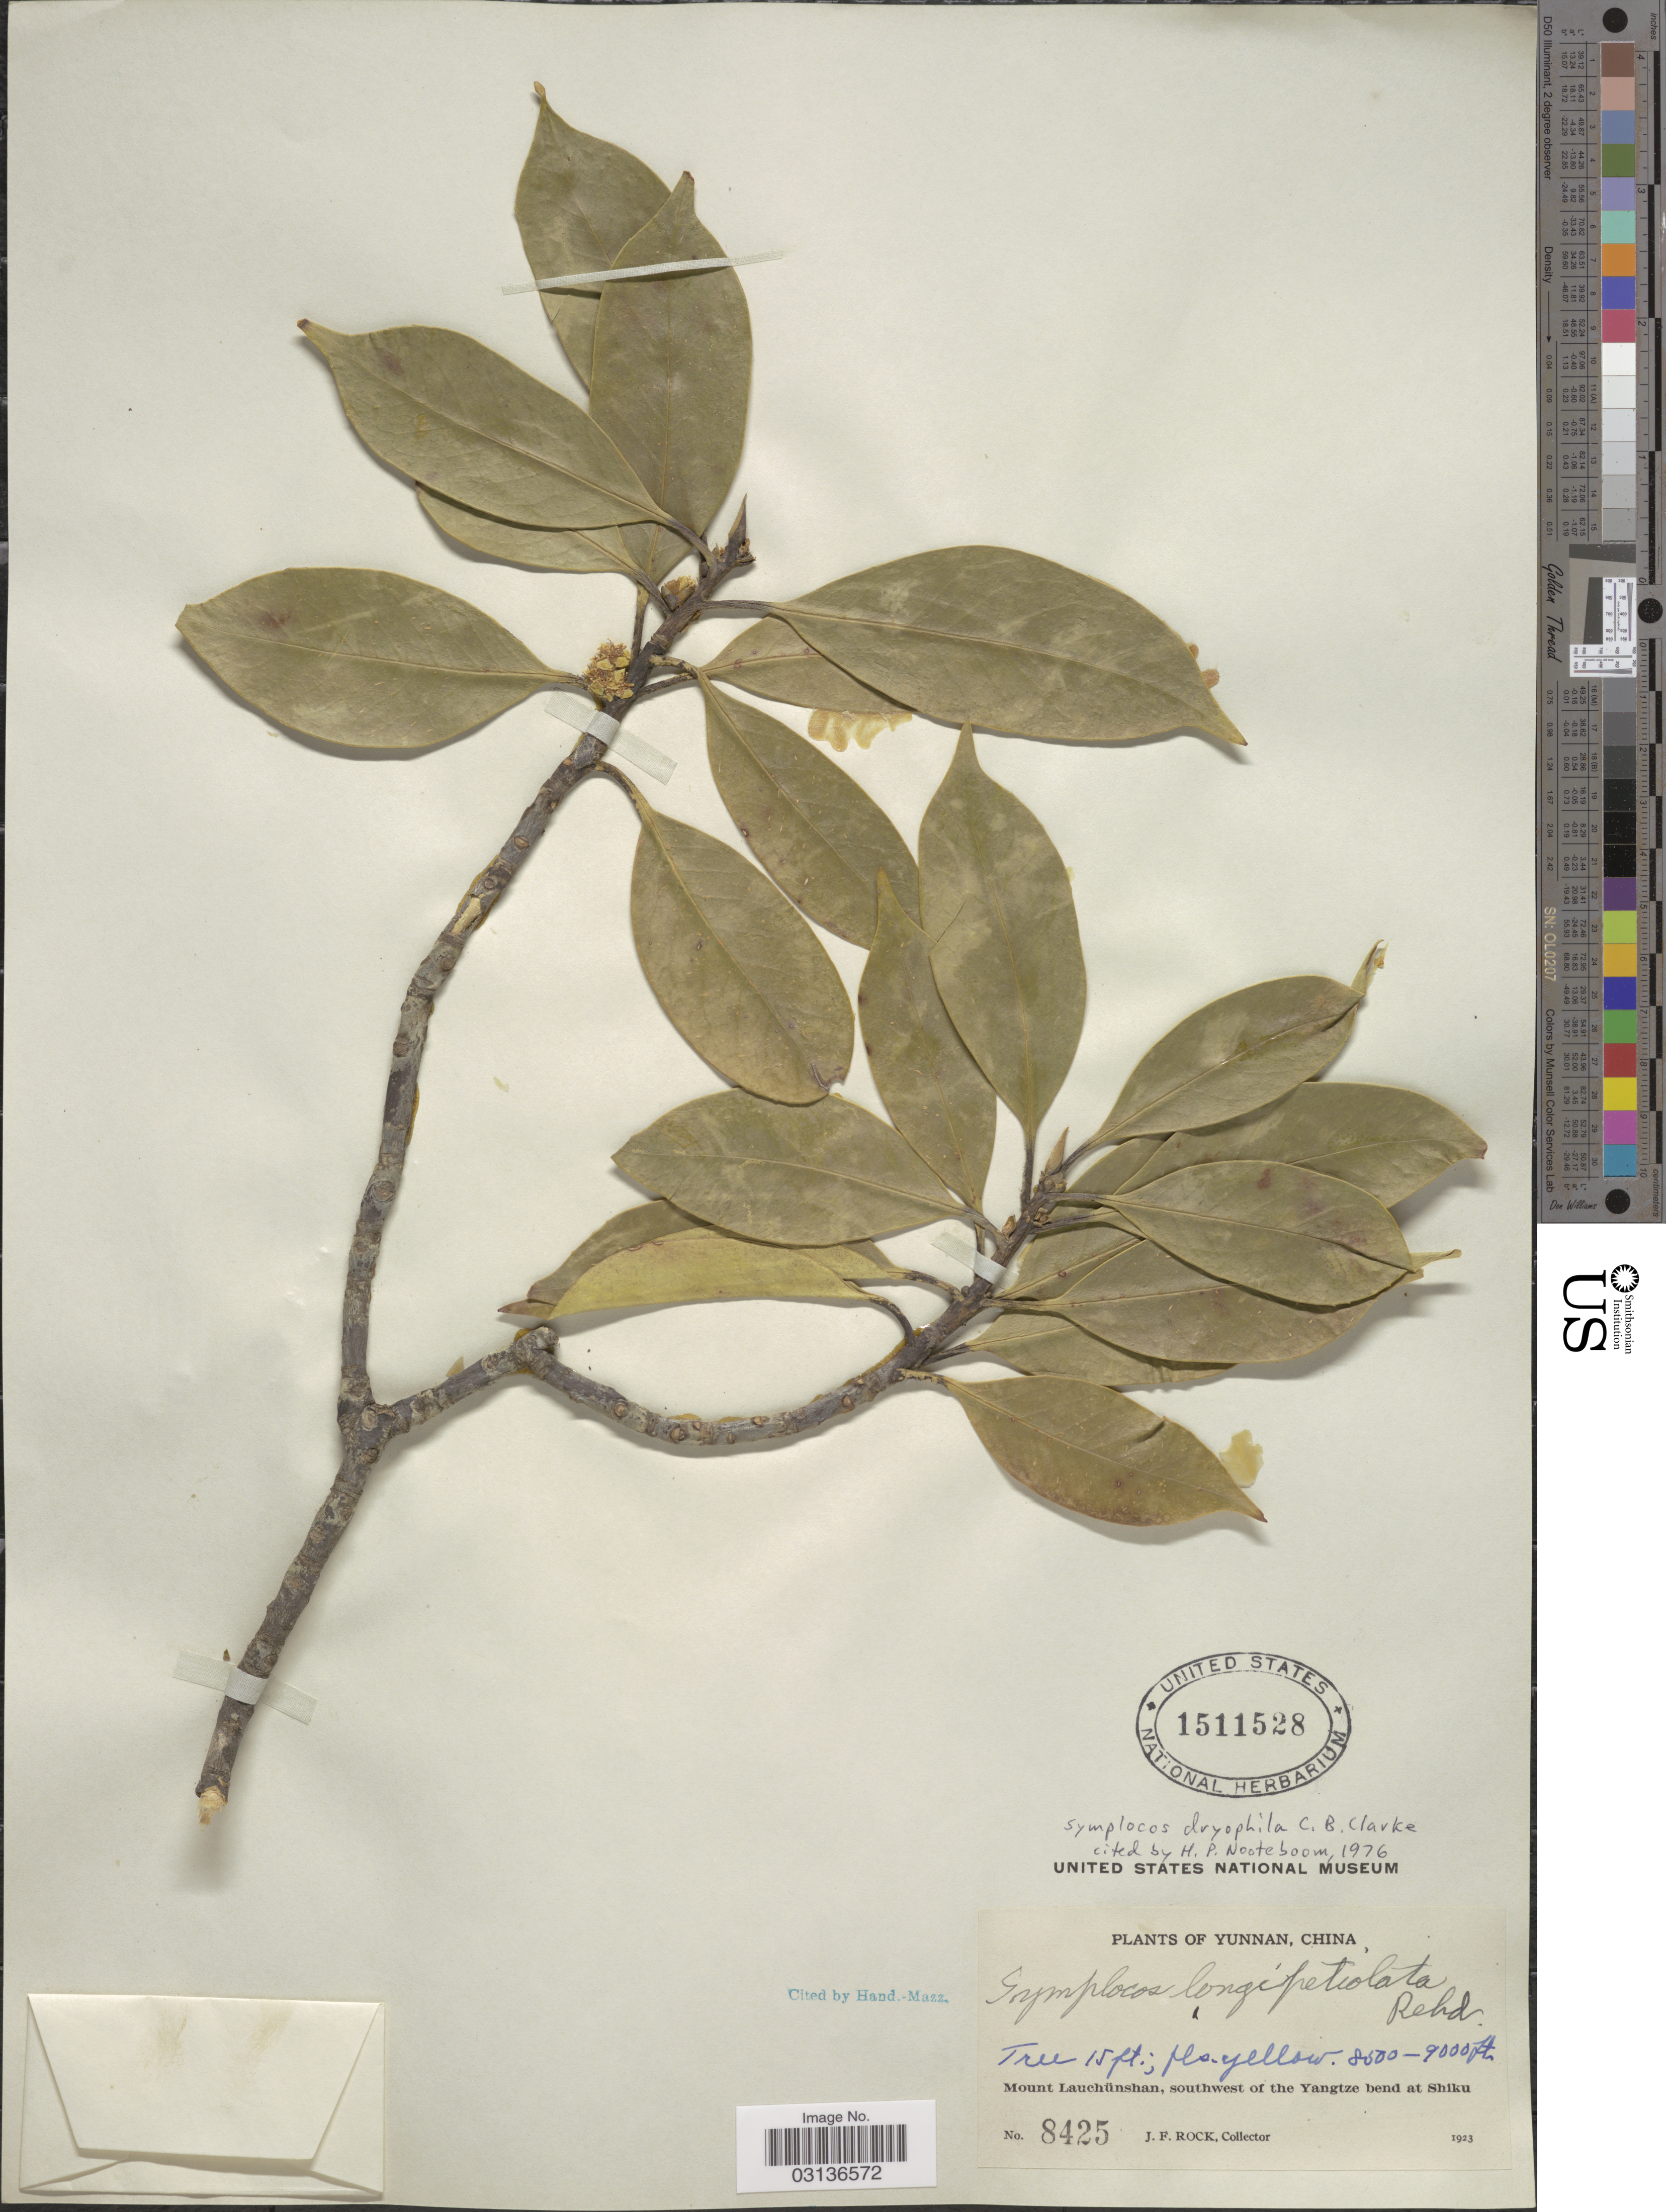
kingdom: Plantae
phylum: Tracheophyta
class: Magnoliopsida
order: Ericales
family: Symplocaceae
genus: Symplocos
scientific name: Symplocos dryophila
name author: C.B. Clarke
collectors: J. Rock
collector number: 8425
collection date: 1923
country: China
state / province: Yunnan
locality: Mount Lauchünshan, southwest of the Yangtze bend at Shiku.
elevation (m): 2591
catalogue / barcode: US 1511528